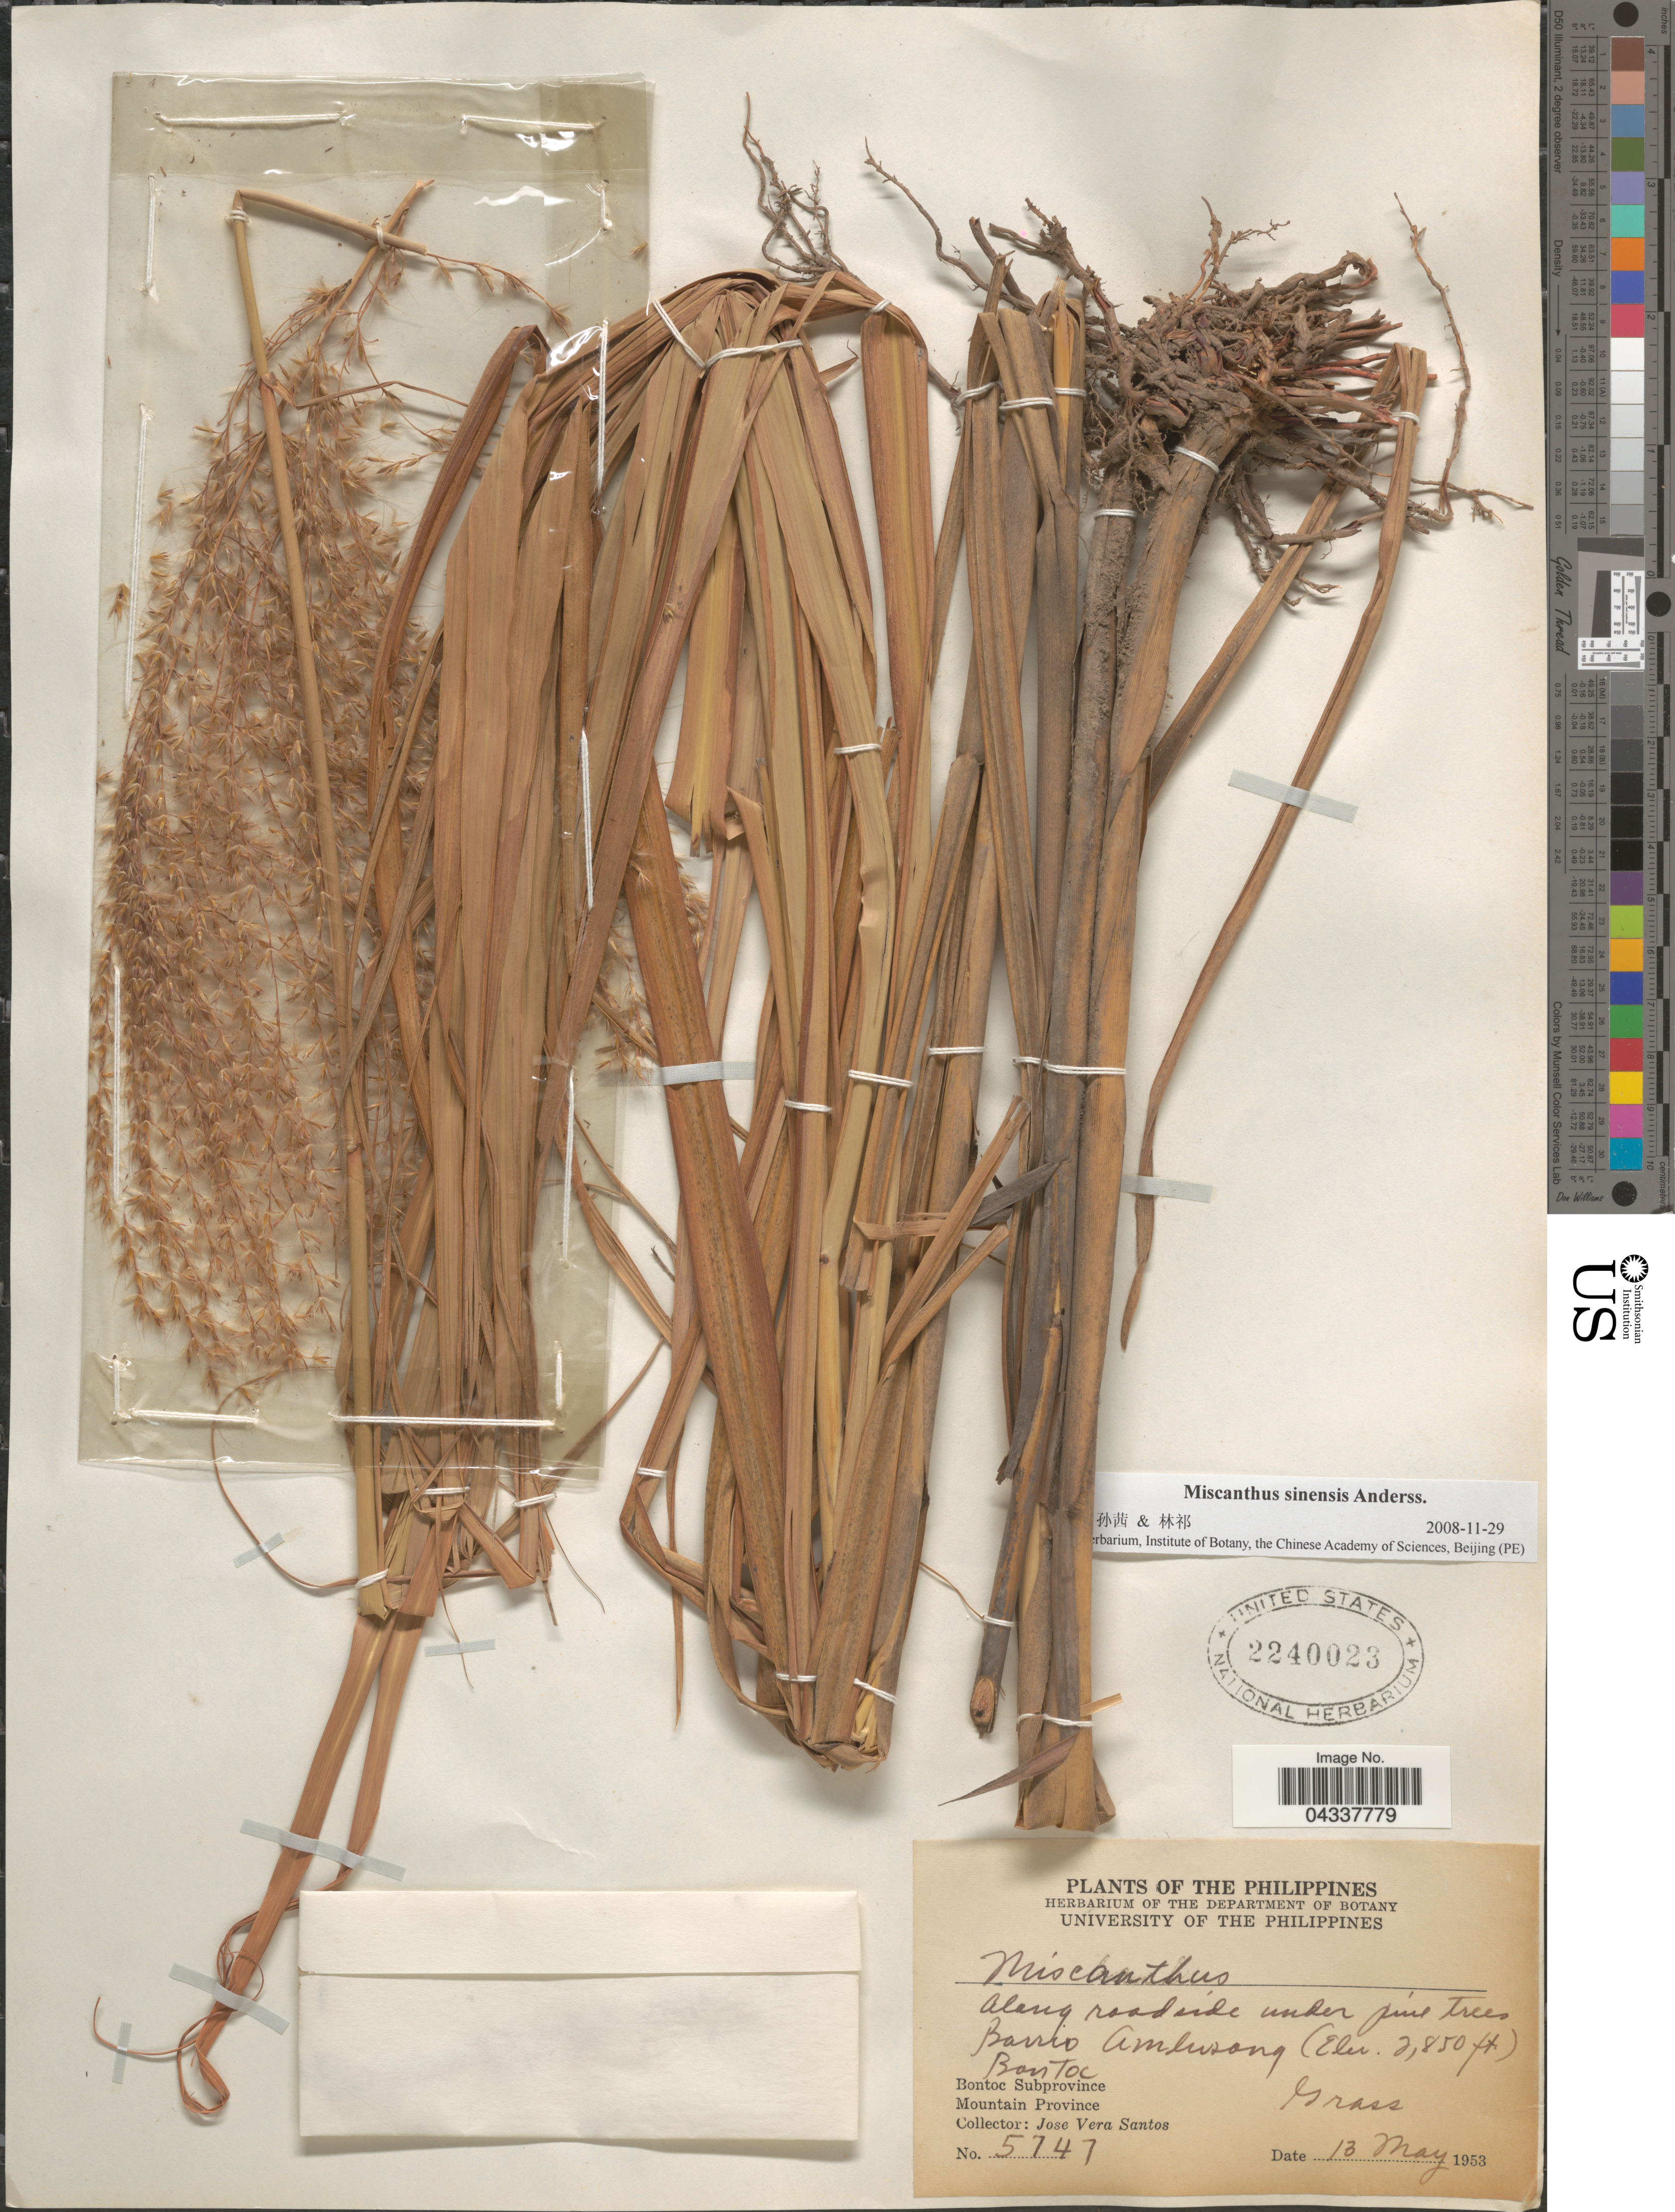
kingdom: Plantae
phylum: Tracheophyta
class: Liliopsida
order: Poales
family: Poaceae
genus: Miscanthus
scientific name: Miscanthus sinensis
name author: Andersson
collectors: J. Vera Santos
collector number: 5747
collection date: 1953-05-13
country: Philippines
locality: Along roadside under pine trees. Barrio Amlusong. Bontoc. Bontoc Province. Mountain Province.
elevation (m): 869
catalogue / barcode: US 2240023